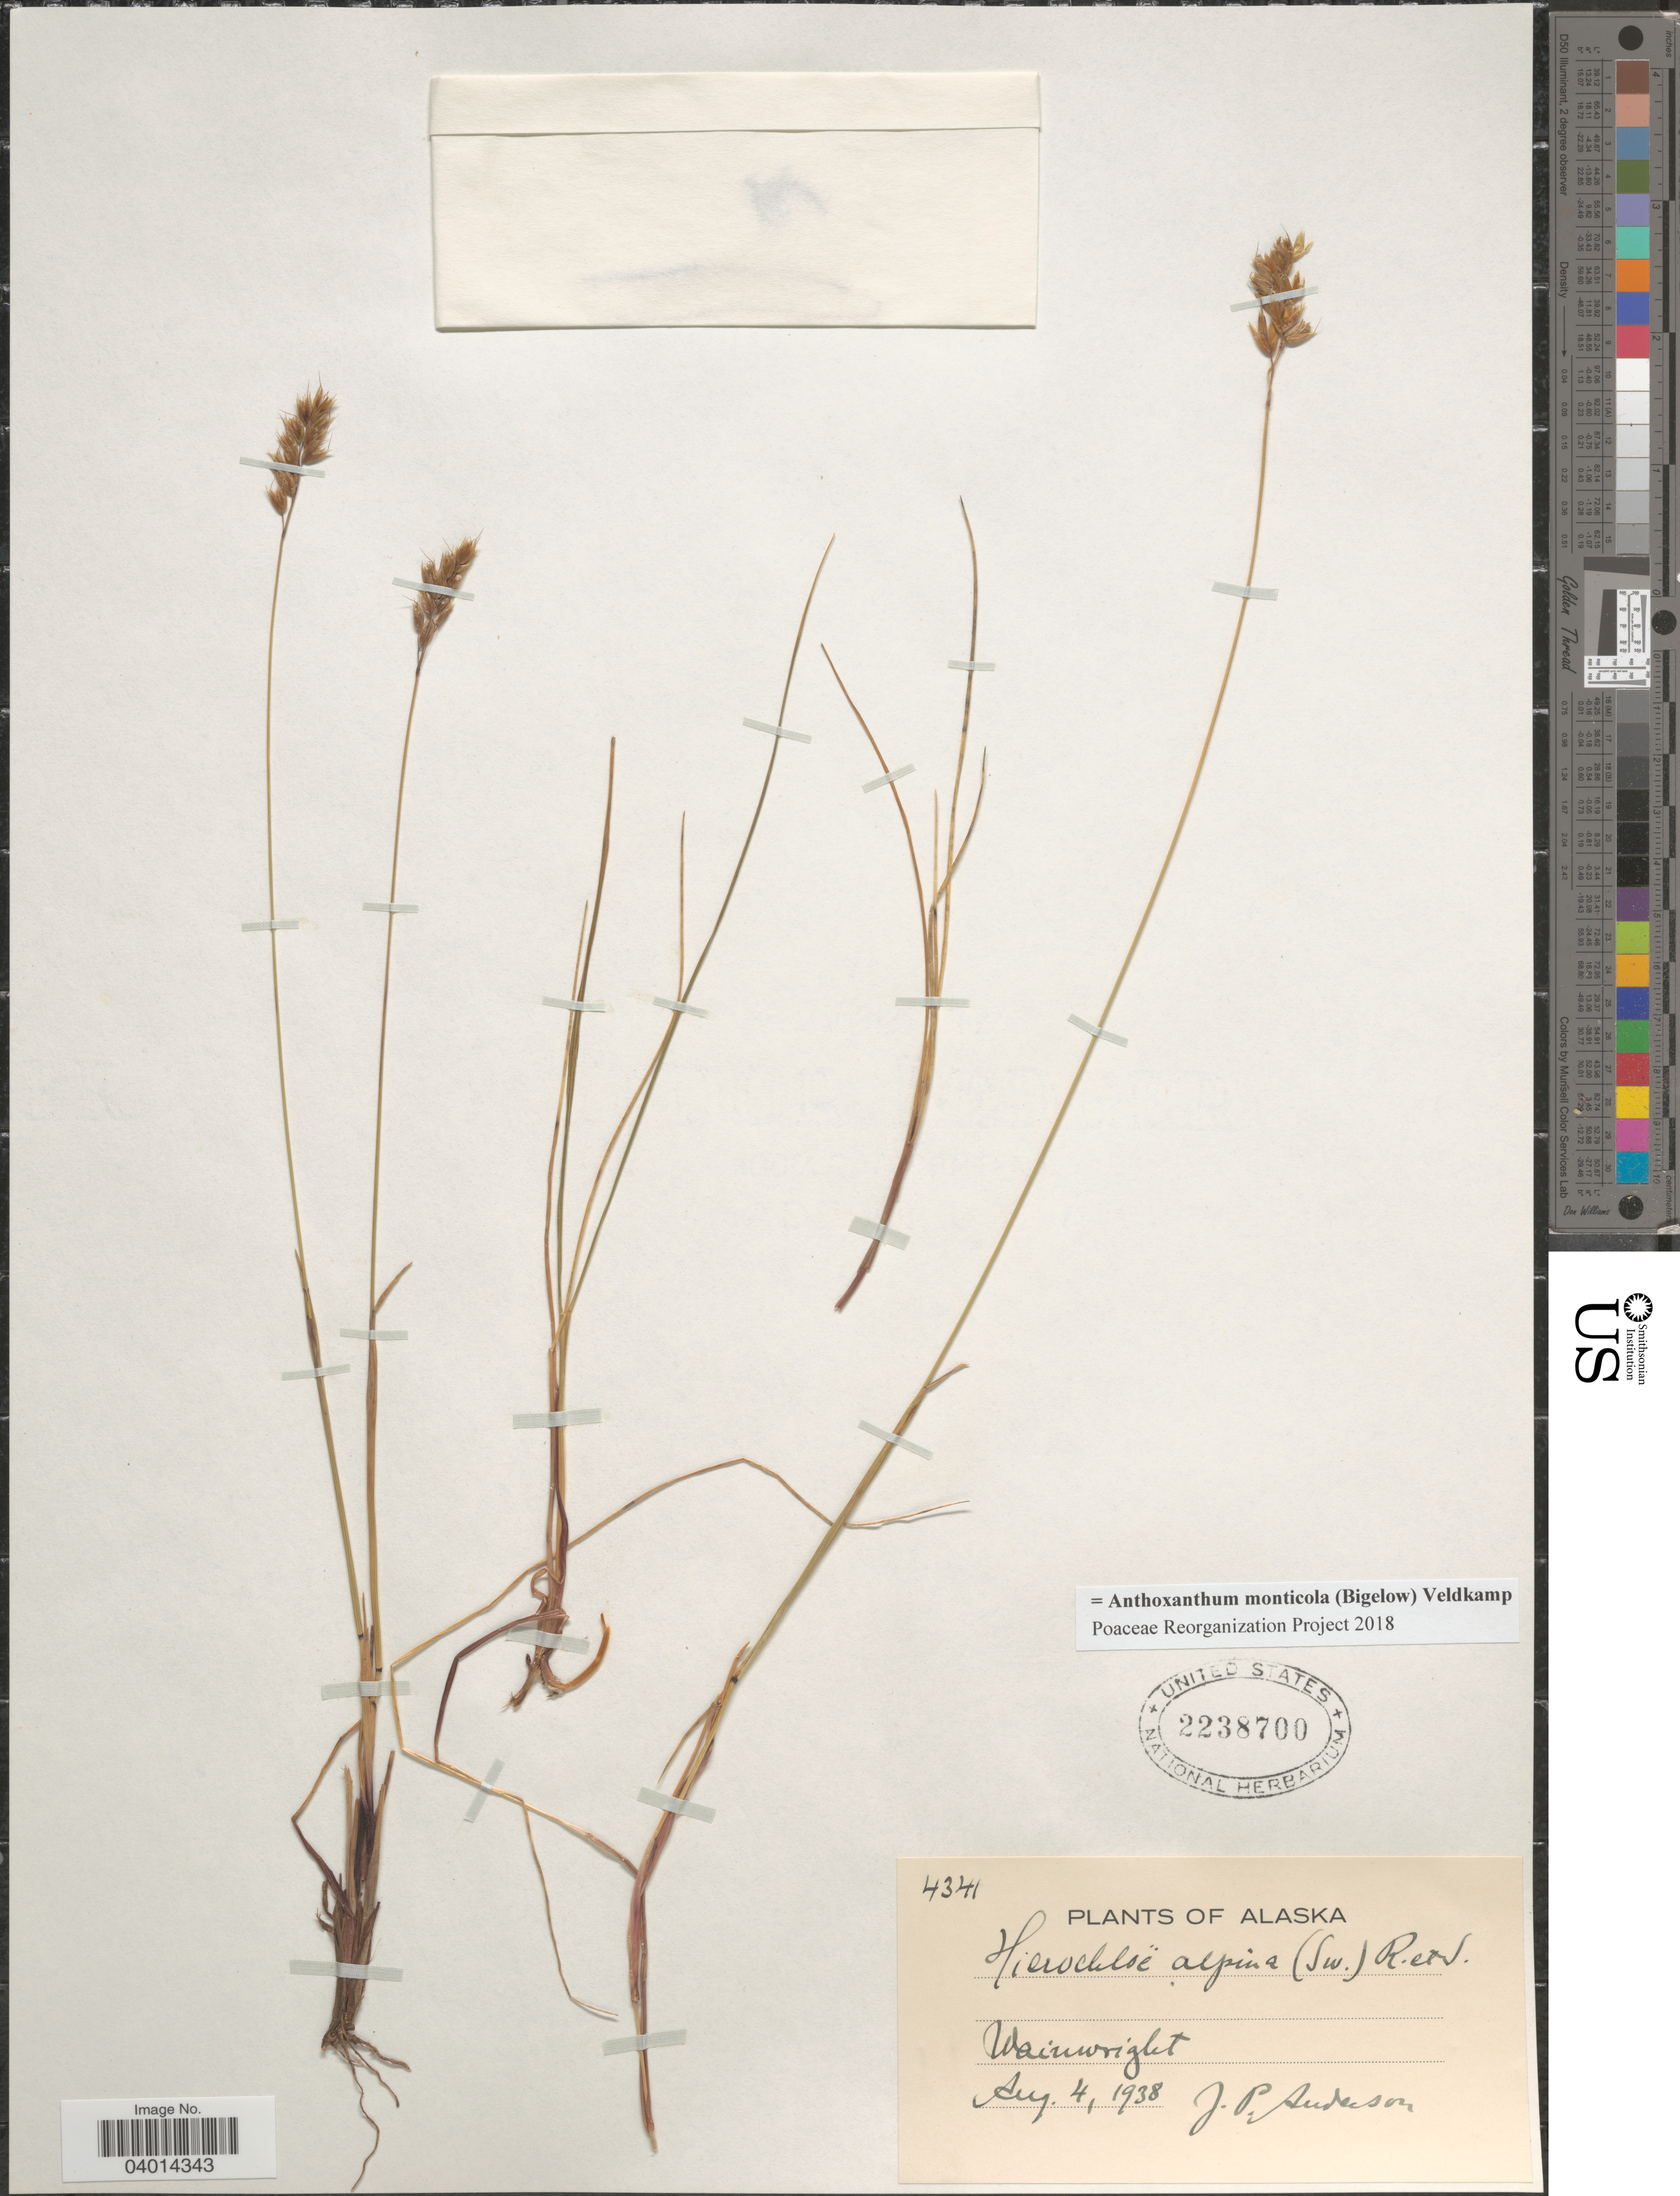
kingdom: Plantae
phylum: Tracheophyta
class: Liliopsida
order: Poales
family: Poaceae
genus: Anthoxanthum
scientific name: Anthoxanthum monticola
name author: (Bigelow) Veldkamp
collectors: J. P. Anderson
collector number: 4341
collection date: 1938-08-04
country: United States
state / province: Alaska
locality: Wainwright.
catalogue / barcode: US 2238700